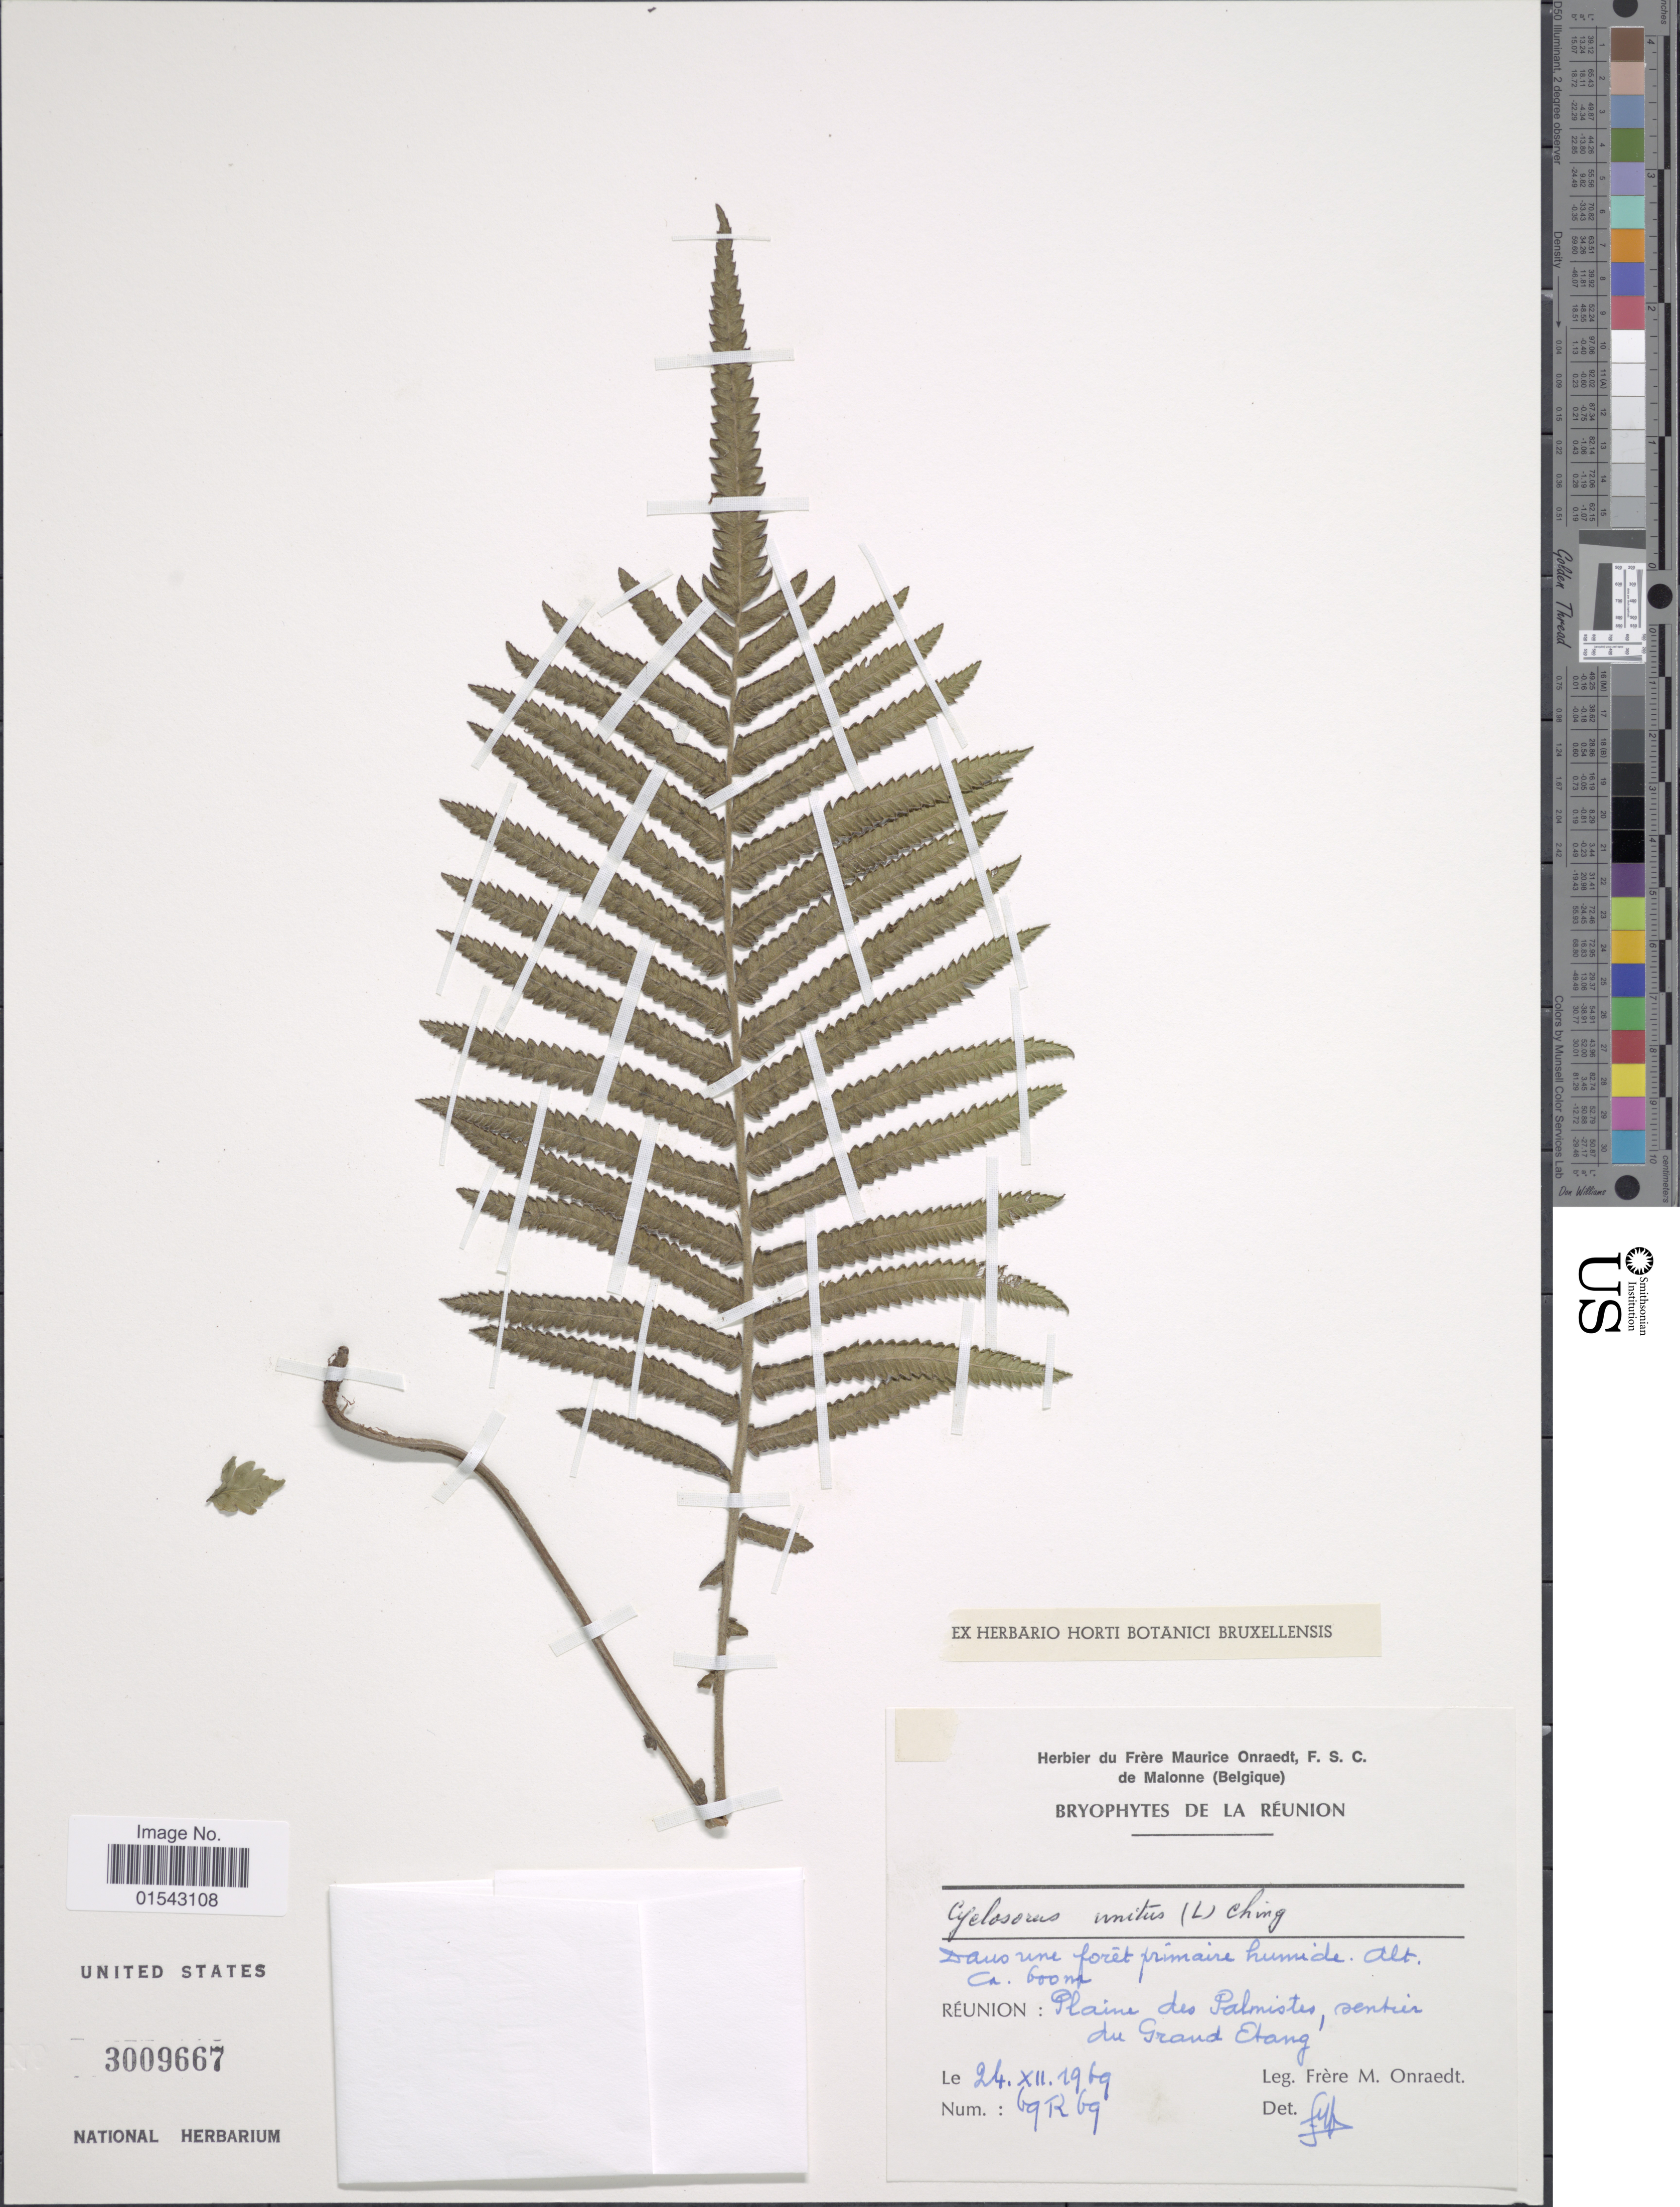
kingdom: Plantae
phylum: Tracheophyta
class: Polypodiopsida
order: Polypodiales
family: Thelypteridaceae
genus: Cyclosorus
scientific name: Cyclosorus sp.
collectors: F. Onraedt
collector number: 69R69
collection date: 1969-12-26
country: Reunion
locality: Reunion: Plaine des Palmistes, sentir du Grand Etang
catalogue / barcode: US 3009667